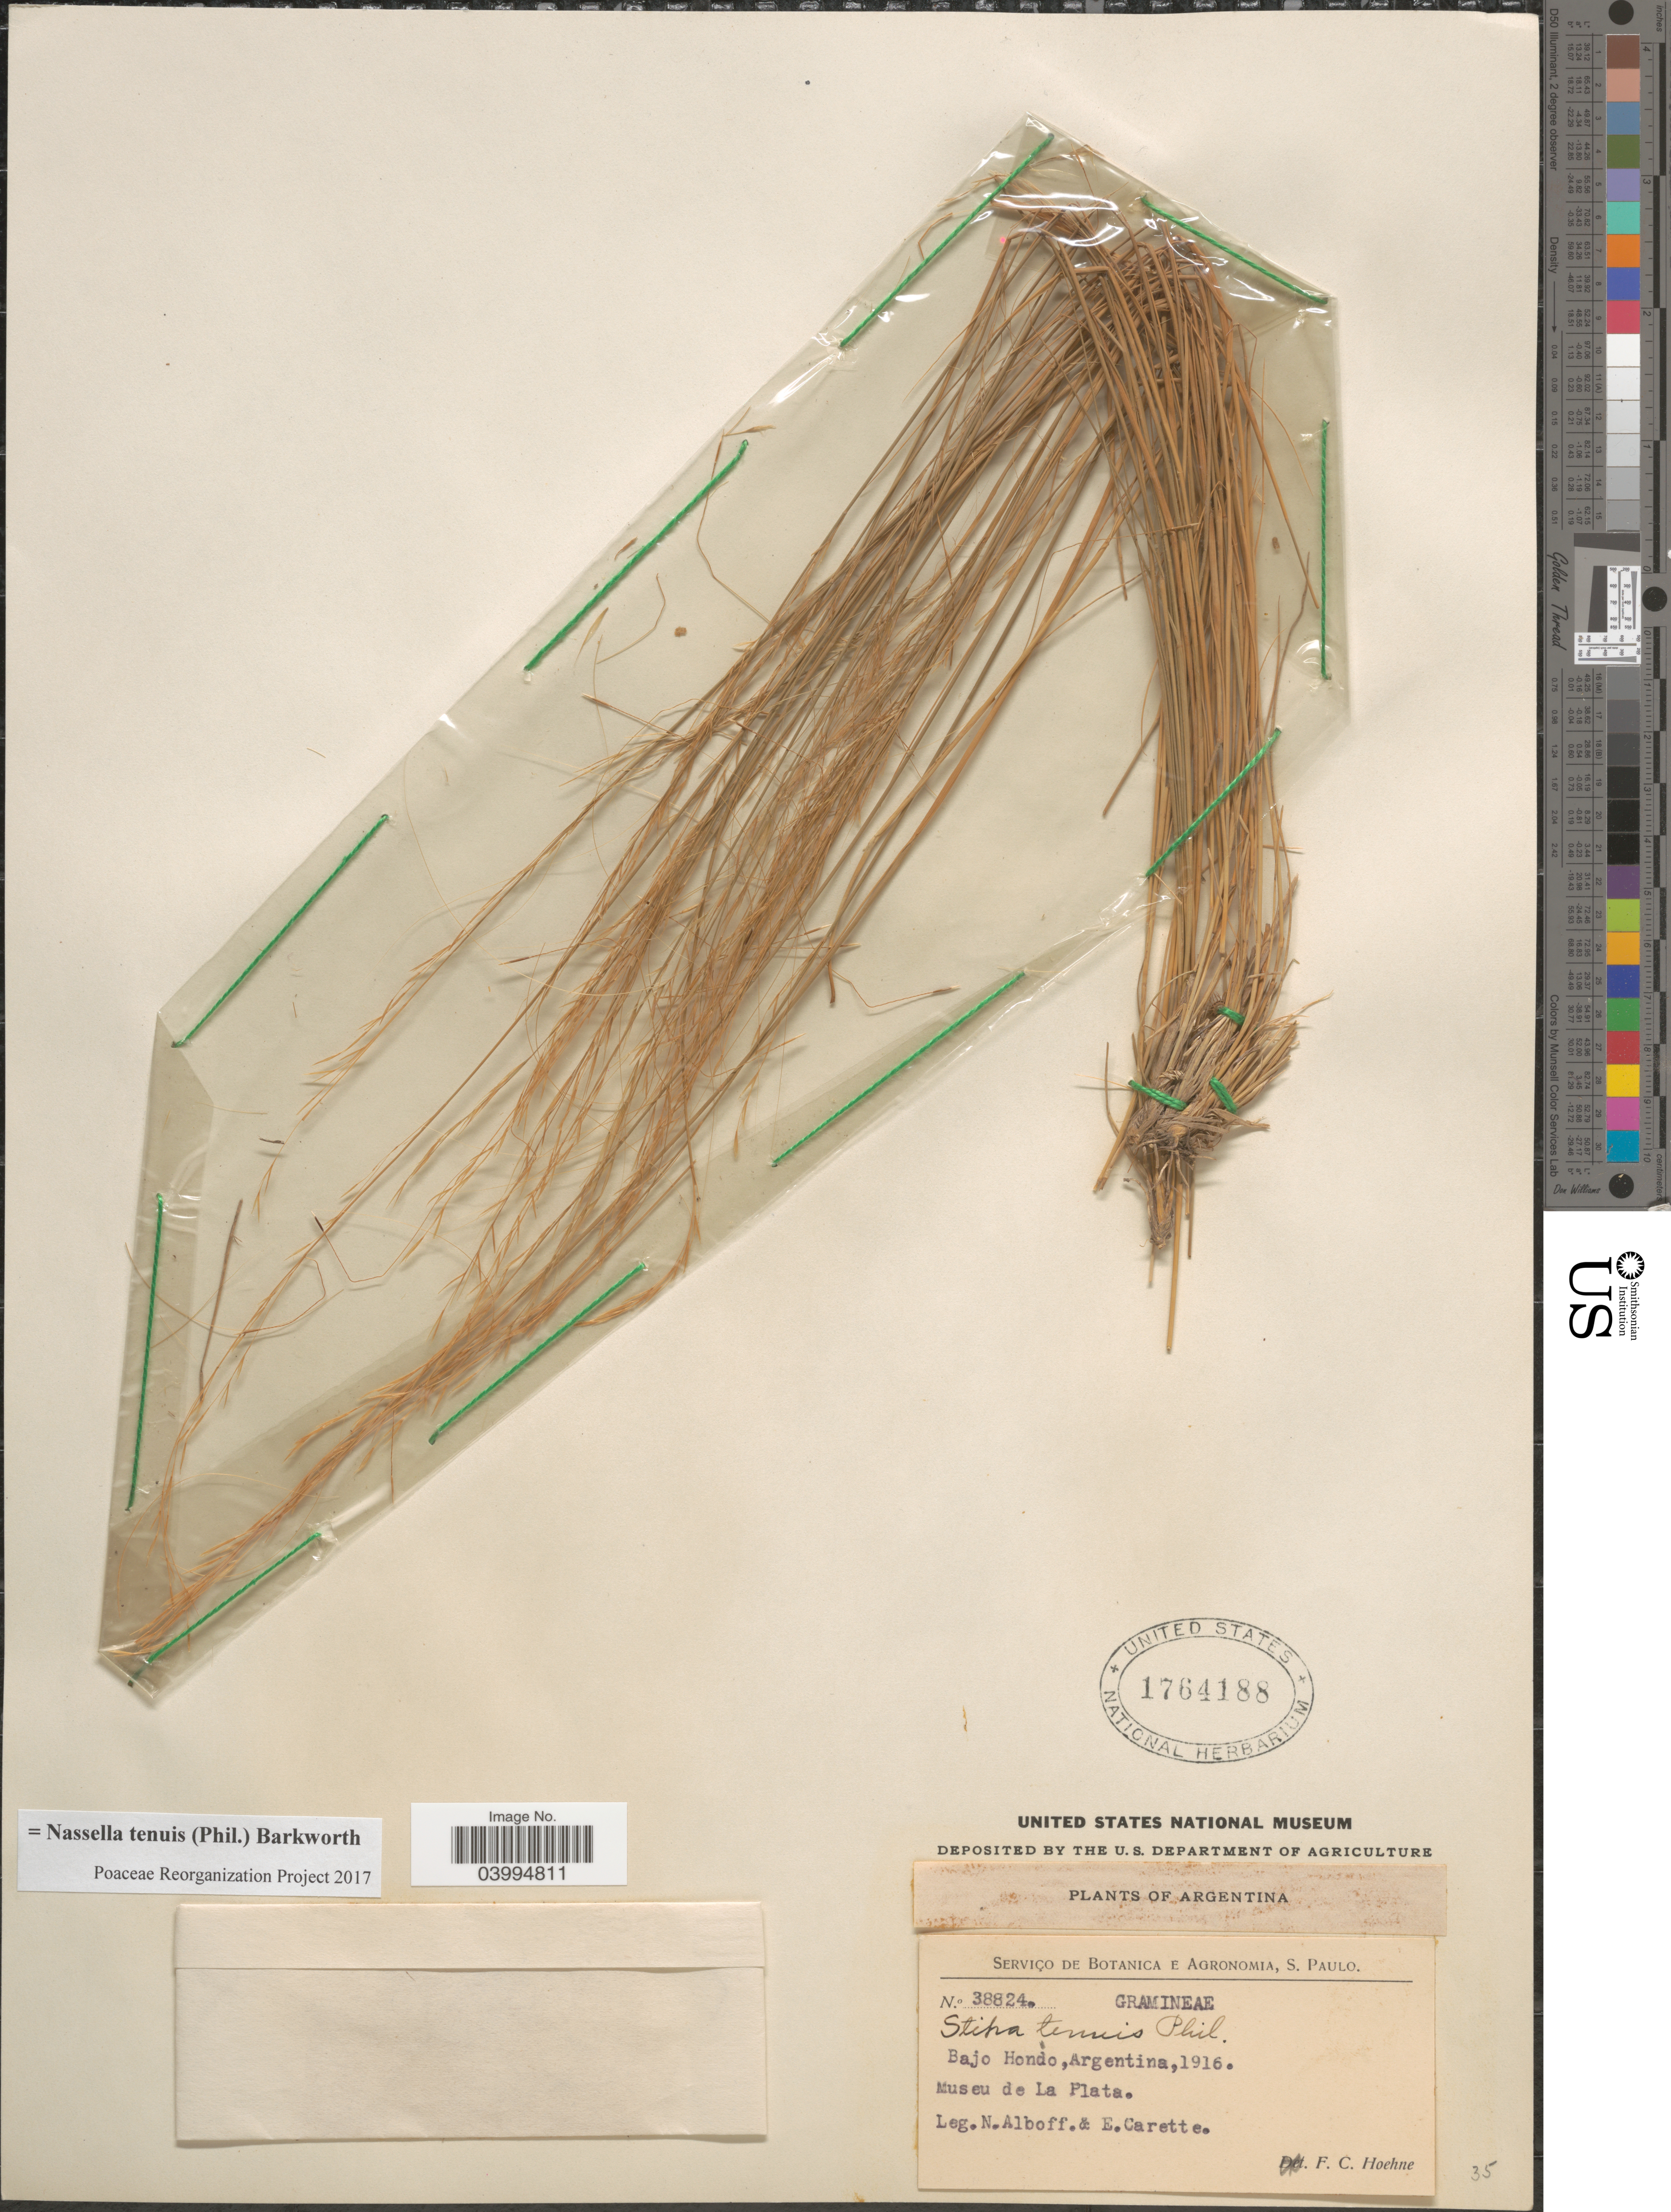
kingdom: Plantae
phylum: Tracheophyta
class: Liliopsida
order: Poales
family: Poaceae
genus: Nassella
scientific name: Nassella tenuis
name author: (Phil.) Barkworth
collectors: N. M. Albov & E. Carette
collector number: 38824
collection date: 1916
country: Argentina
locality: Bajo Hondo. Museu de La Plata.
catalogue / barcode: US 1764188